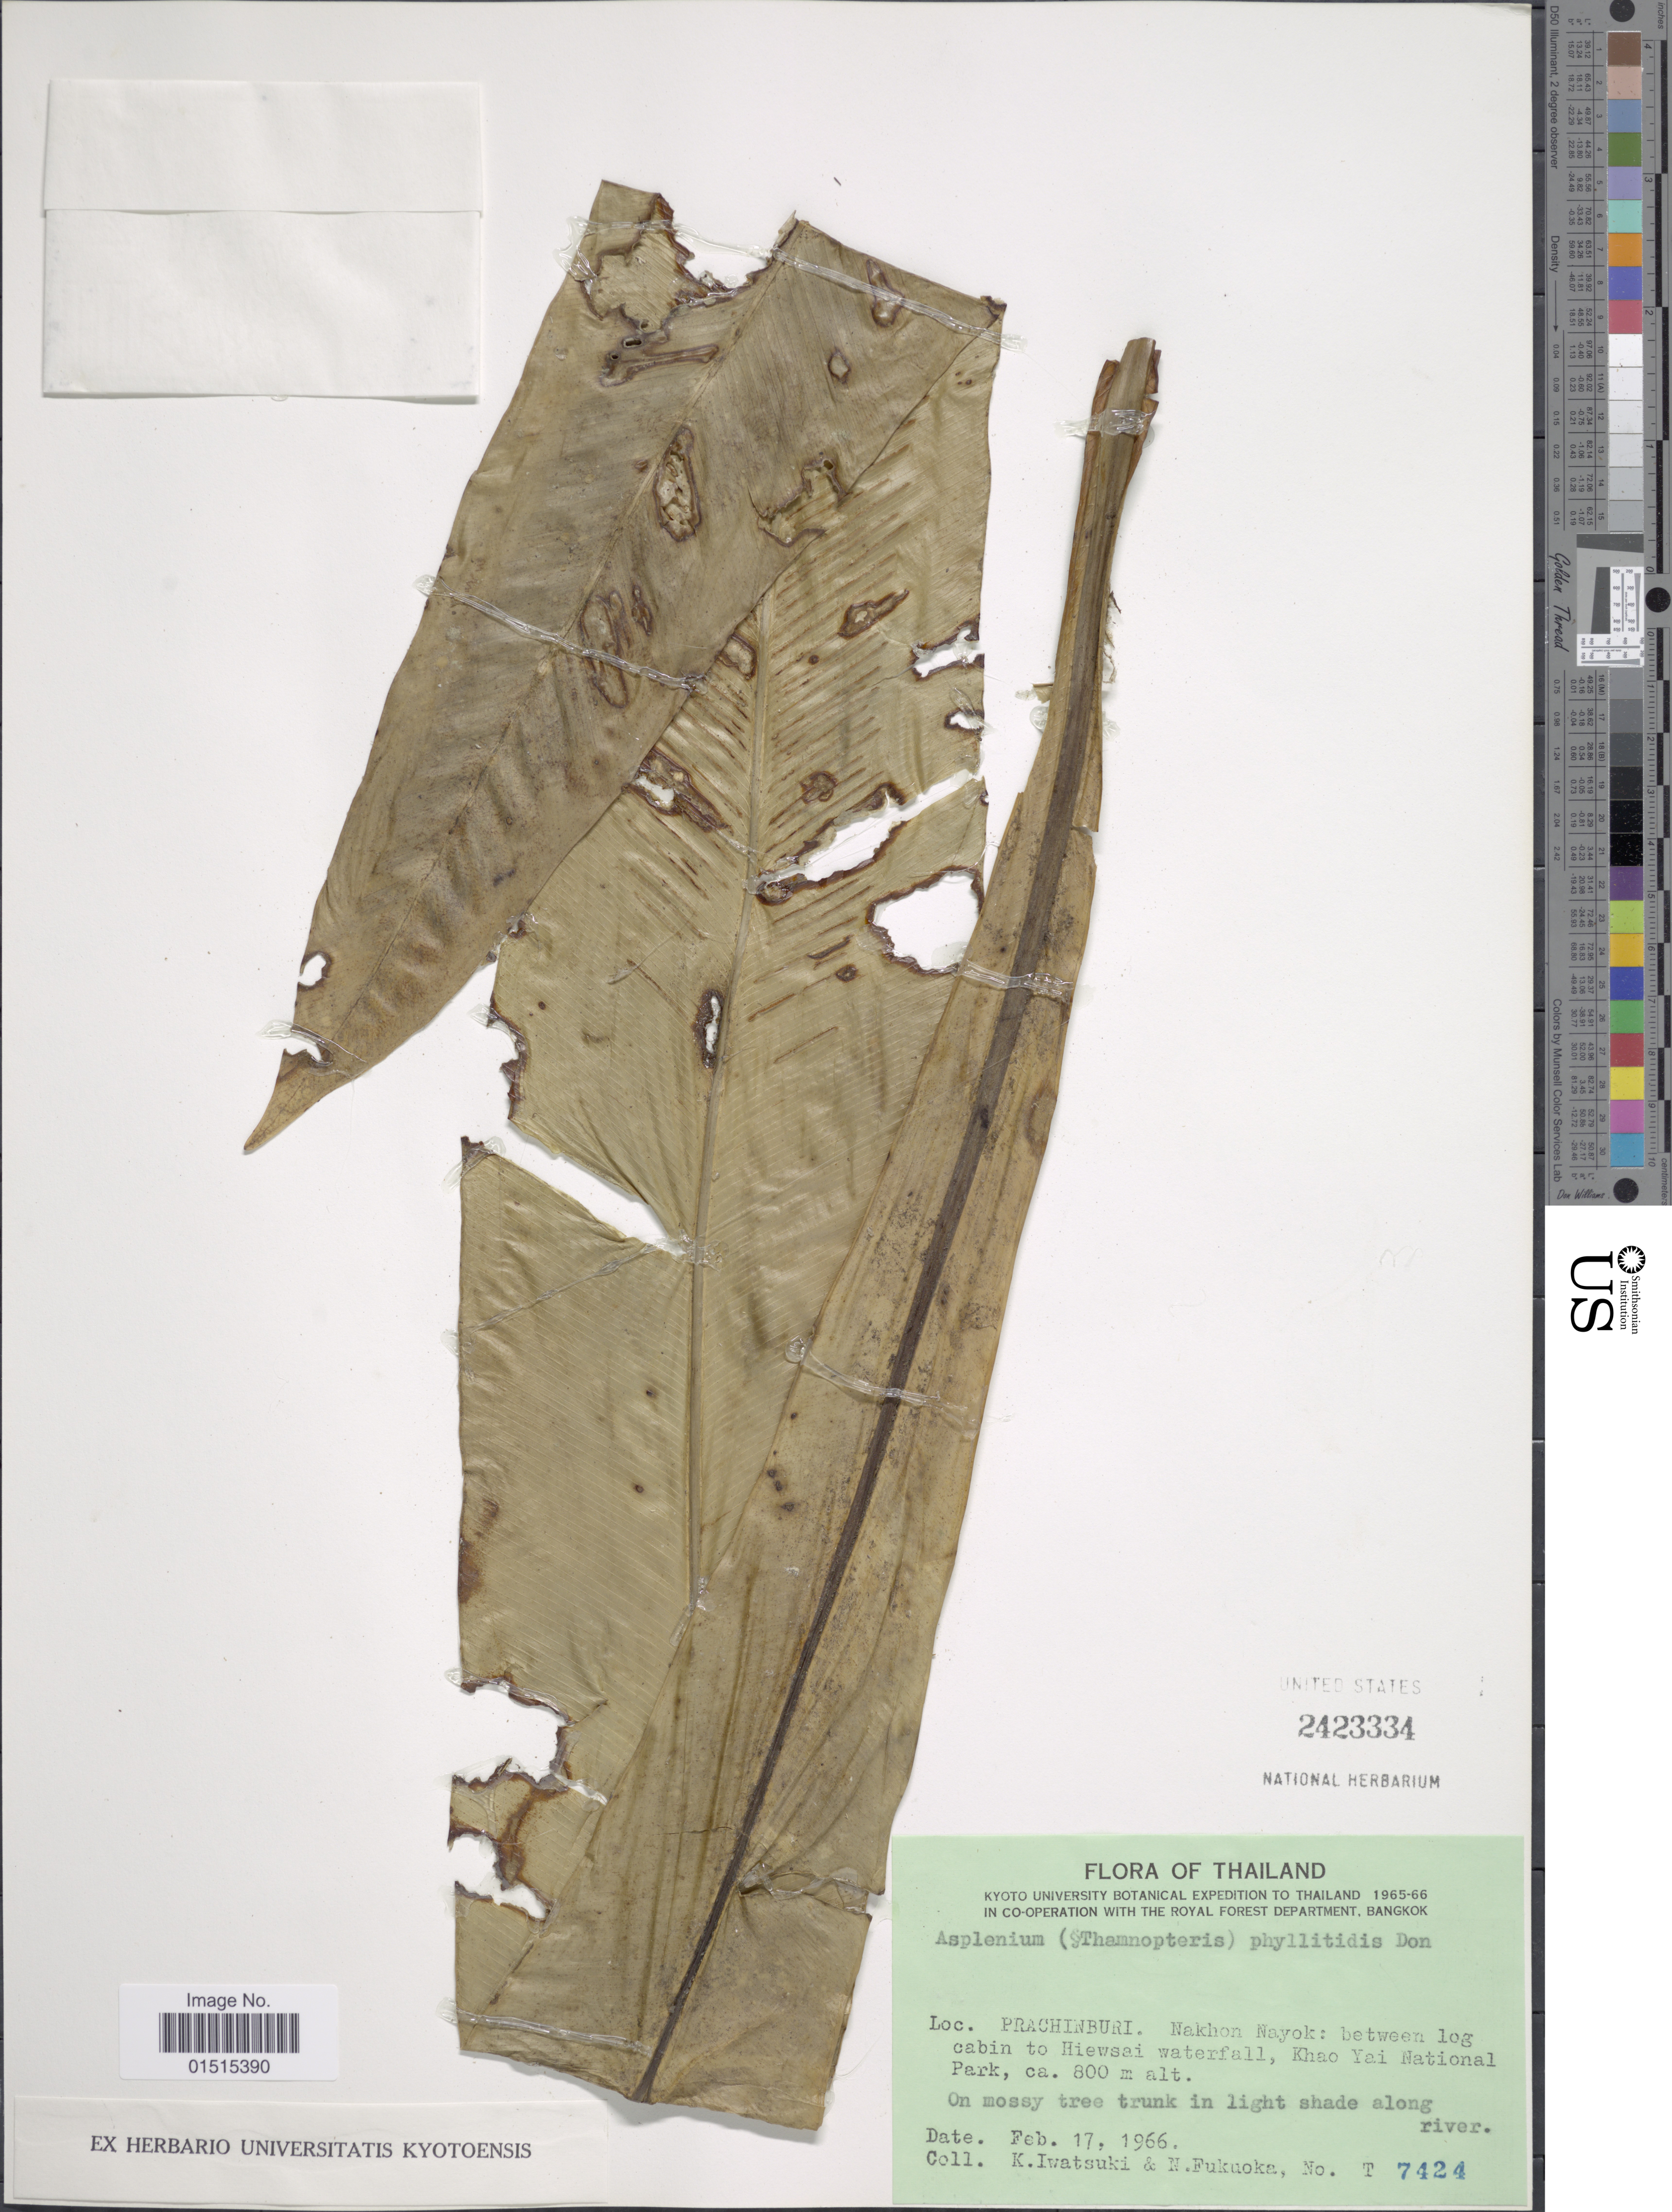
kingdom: Plantae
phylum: Tracheophyta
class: Polypodiopsida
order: Polypodiales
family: Aspleniaceae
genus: Asplenium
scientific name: Asplenium phyllitidis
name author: D. Don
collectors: K. Iwatsuki & N. Fukuoka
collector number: T7424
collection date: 1966-02-17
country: Thailand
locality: Prachinburi: Nakhon Nayok. between log cabin to Hiewsai waterfall, Khao Yai National Park, on mossy tree trunk in light shade along river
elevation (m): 800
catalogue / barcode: US 2423334